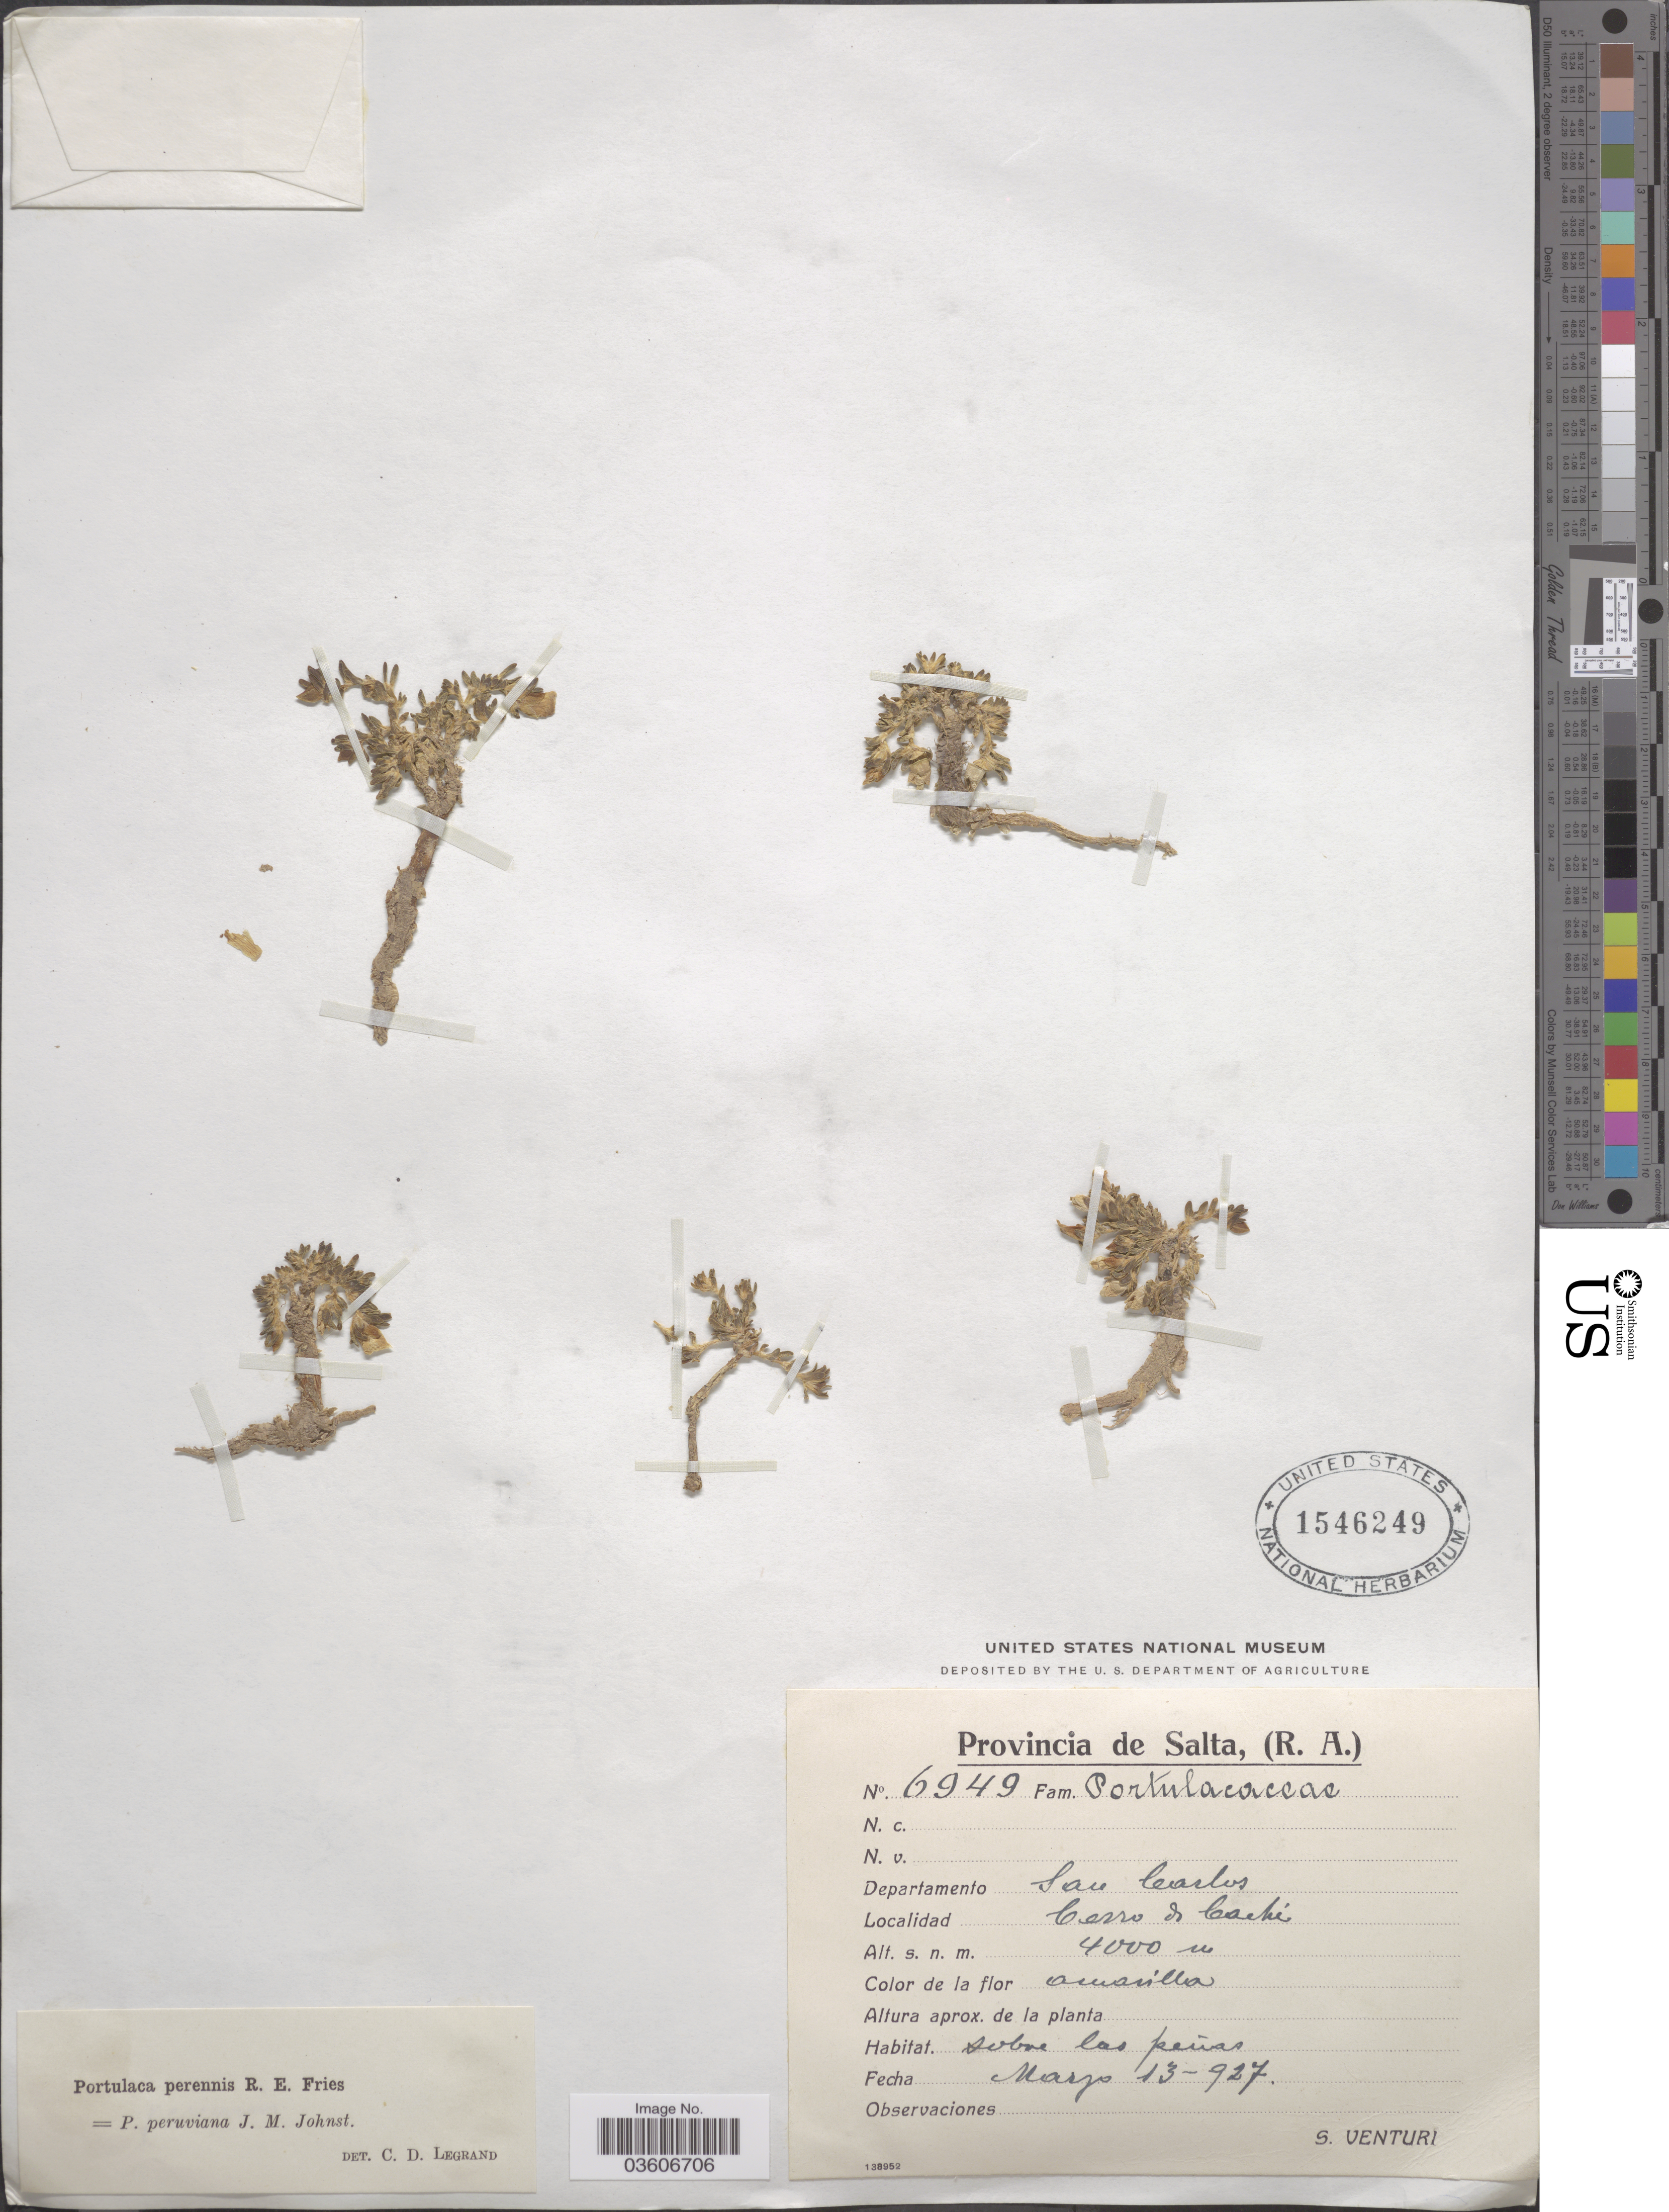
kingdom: Plantae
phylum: Tracheophyta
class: Magnoliopsida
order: Caryophyllales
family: Portulacaceae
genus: Portulaca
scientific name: Portulaca perennis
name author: R.E. Fr.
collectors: S. Venturi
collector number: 6949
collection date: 1927-03-13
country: Argentina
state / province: Salta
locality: Departamento San Carlos. Cerro de Cachi.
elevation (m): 4000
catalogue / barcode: US 1546249